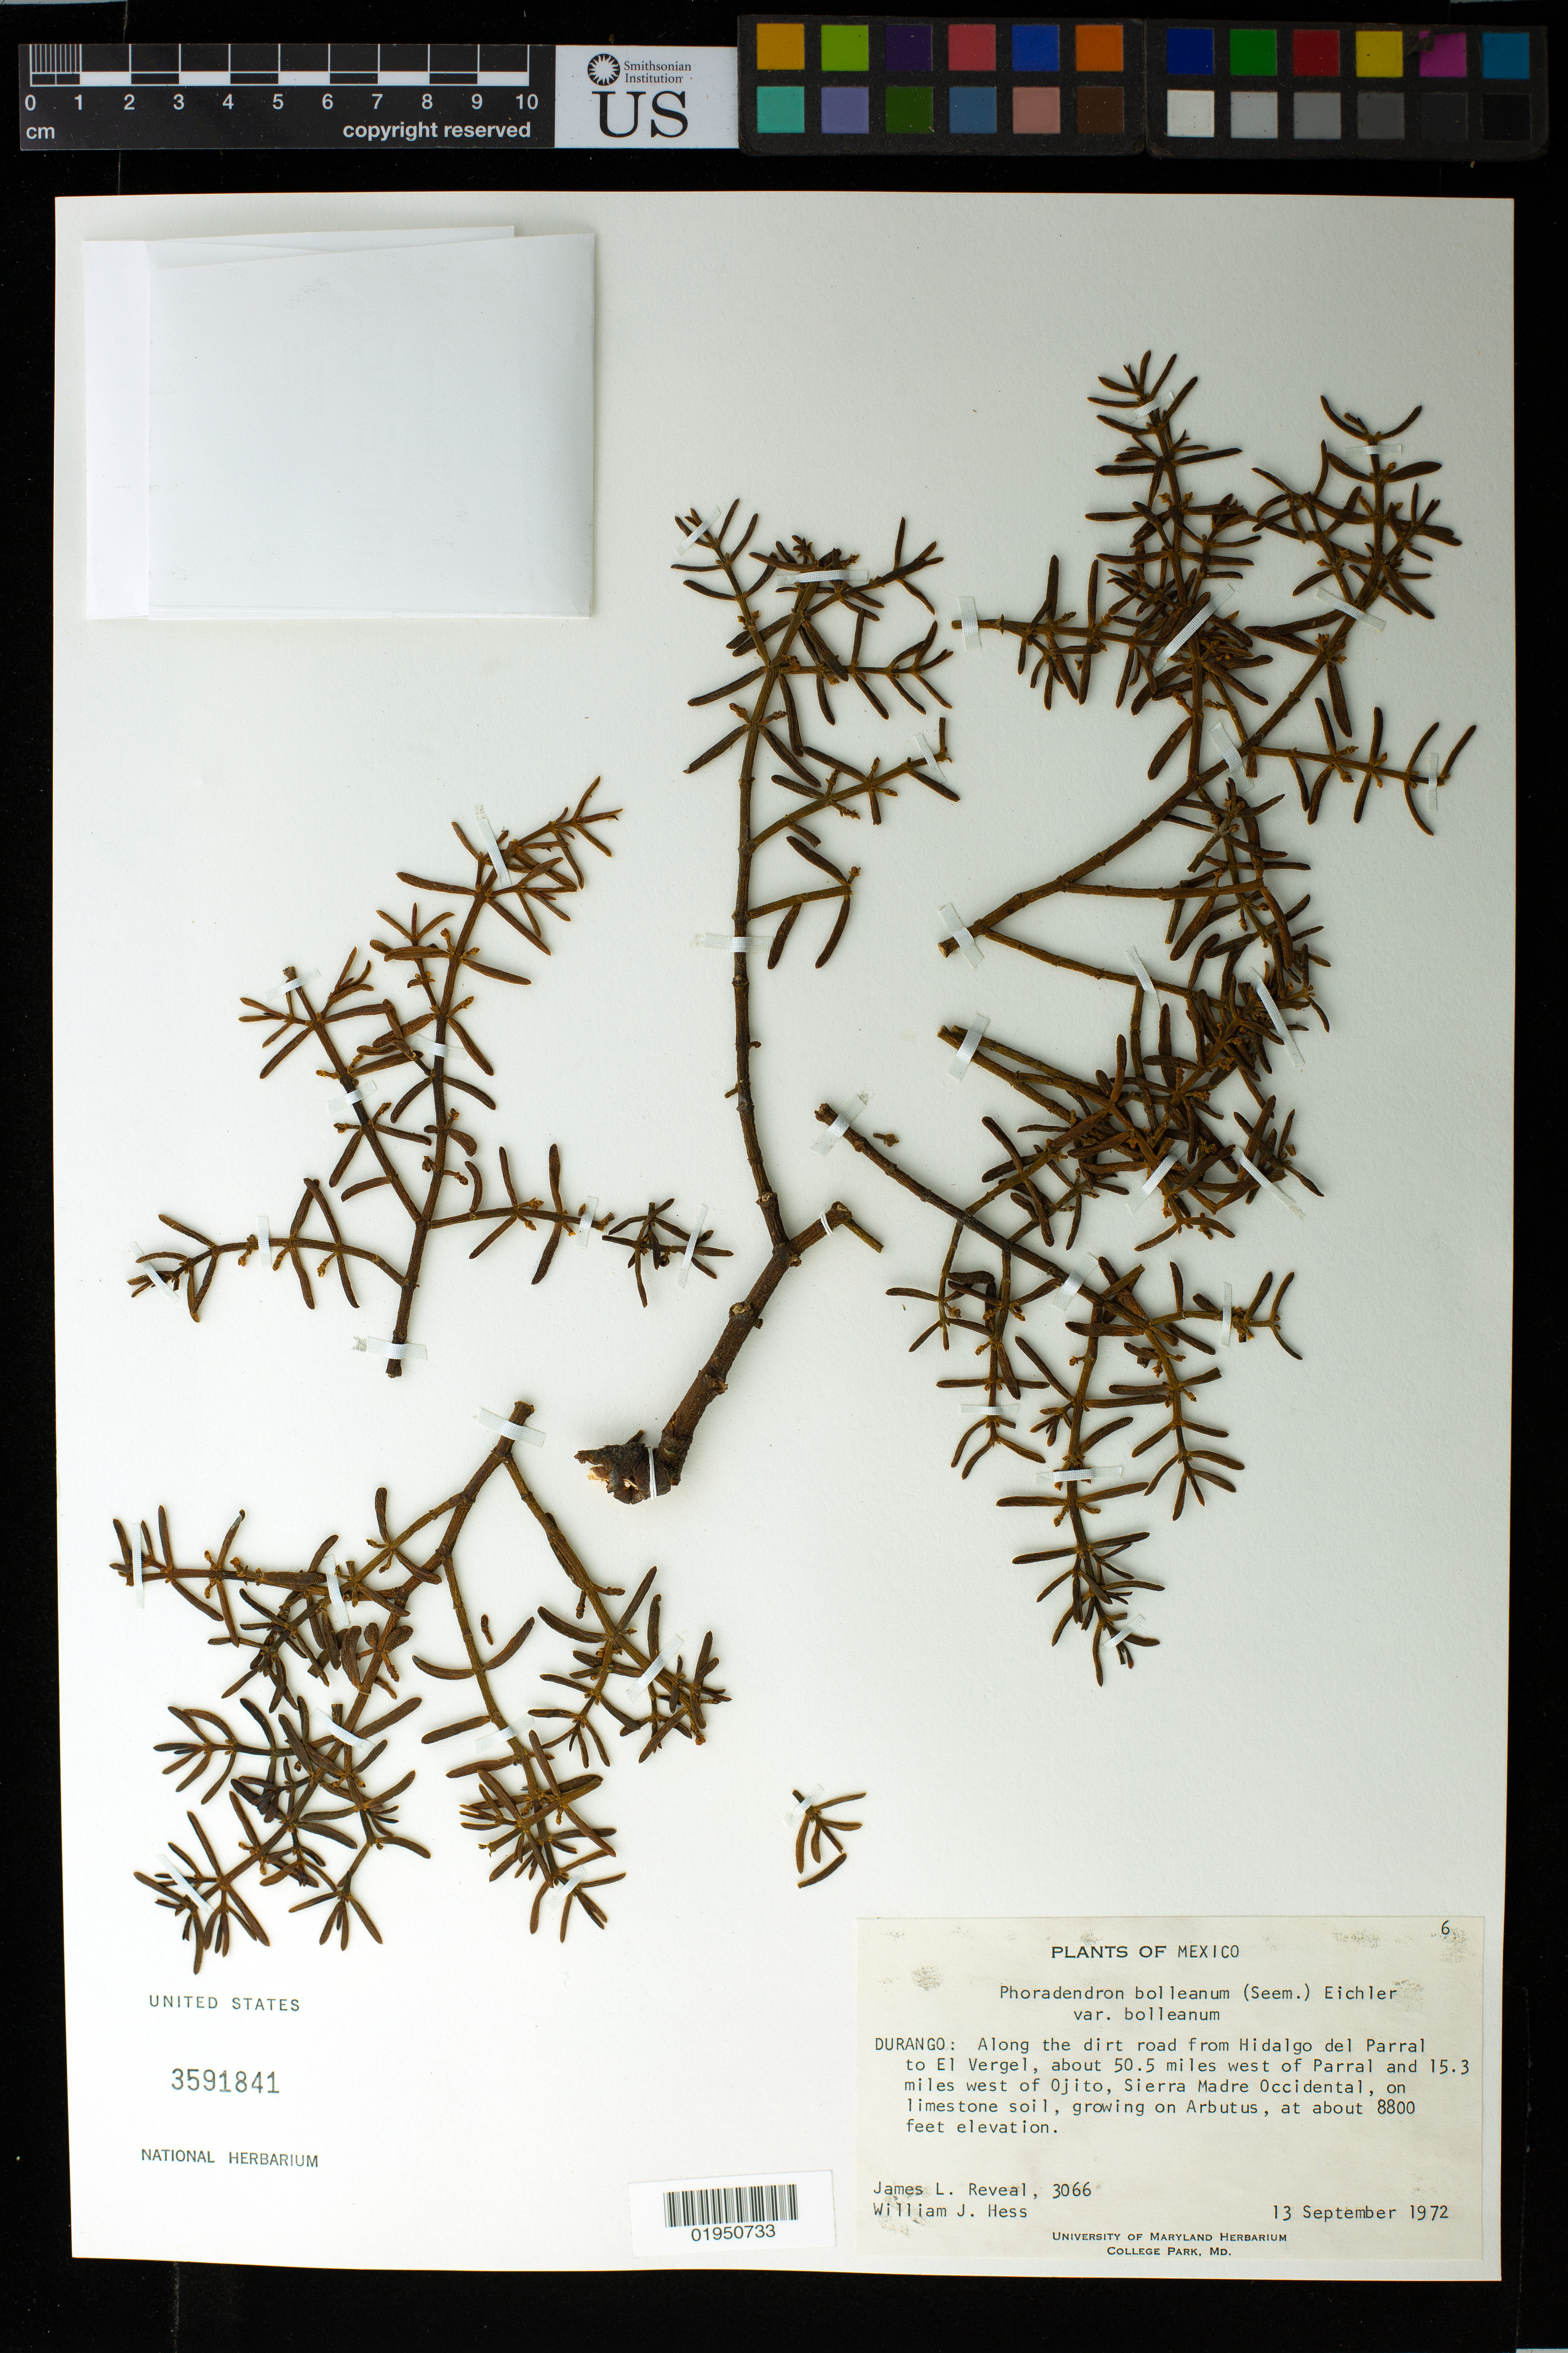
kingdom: Plantae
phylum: Tracheophyta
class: Magnoliopsida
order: Santalales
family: Viscaceae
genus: Phoradendron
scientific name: Phoradendron bolleanum var. bolleanum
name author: (Seem.) Eichler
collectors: J. L. Reveal & W. Hess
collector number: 3066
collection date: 1972-09-13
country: Mexico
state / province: Durango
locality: from Hidalgo del Parral to El Vergel, about 50.5 miles west of Parral and 15.3 miles west of Ojito, Sierra Madre Occidental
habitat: along dirt road, on limestone soil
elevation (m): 2682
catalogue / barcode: US 3591841